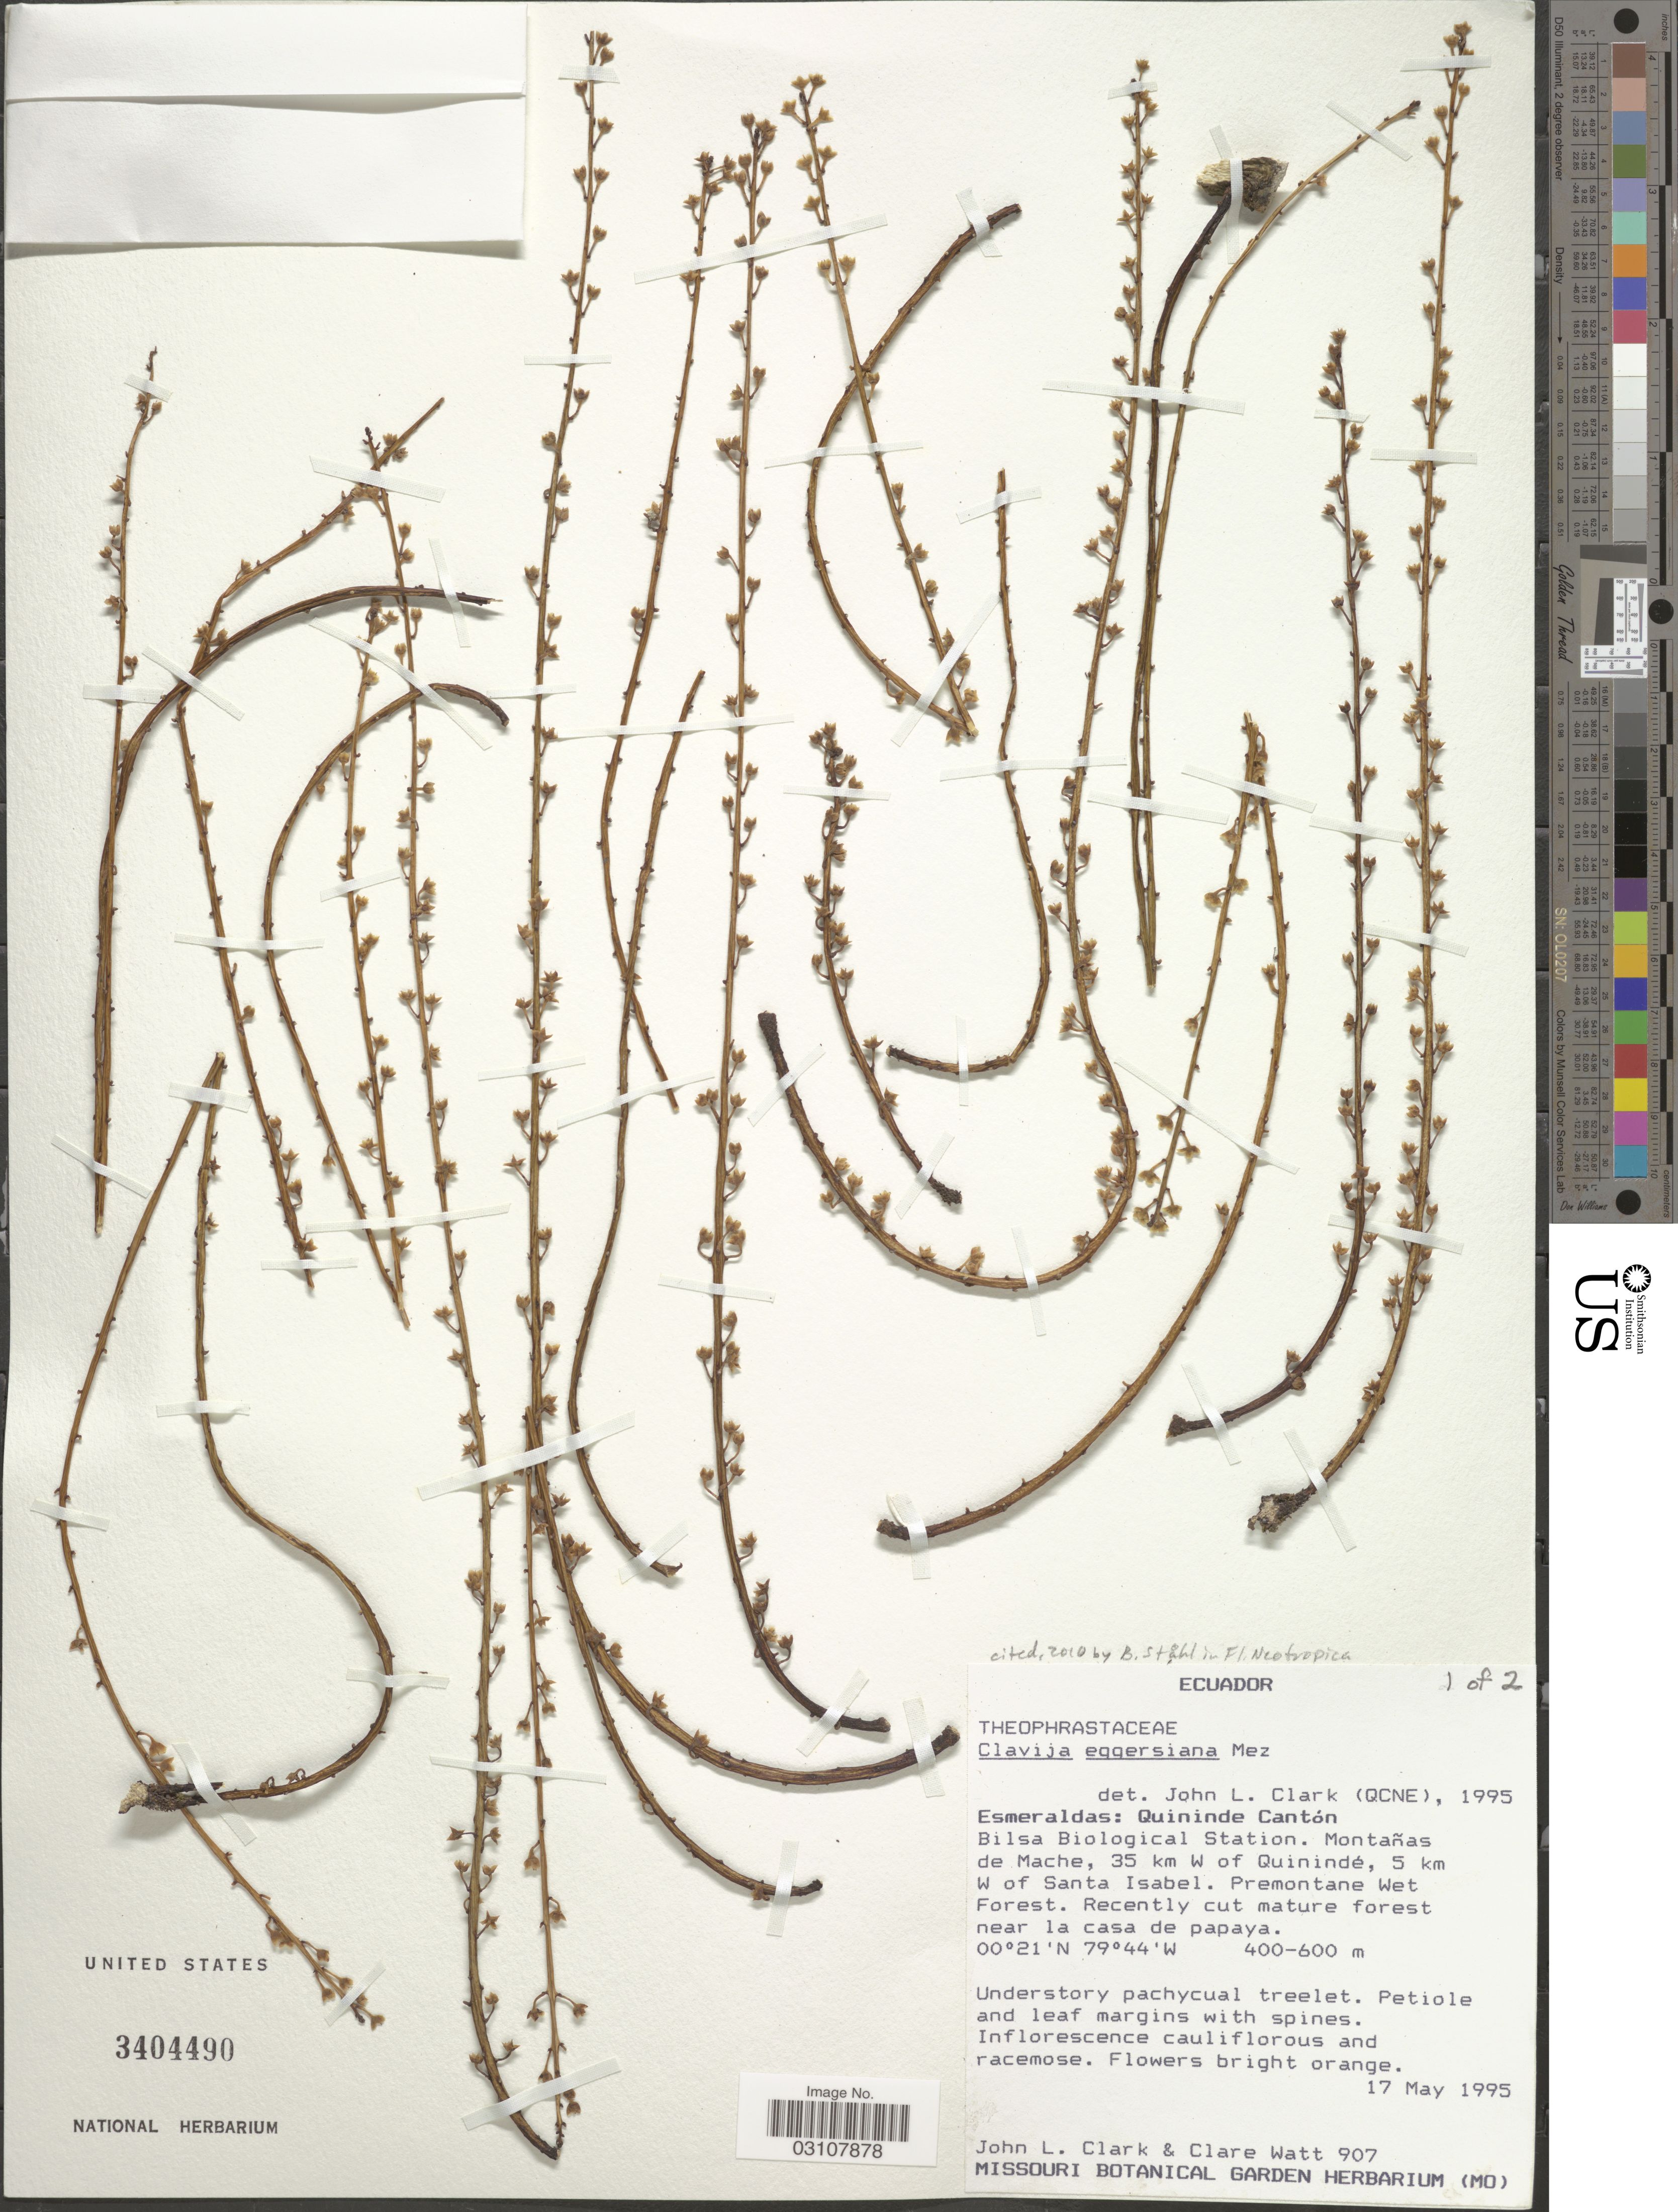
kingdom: Plantae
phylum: Tracheophyta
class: Magnoliopsida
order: Ericales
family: Primulaceae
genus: Clavija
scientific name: Clavija eggersiana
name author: Mez in Engl.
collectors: J. L. Clark & C. Watt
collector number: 907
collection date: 1995-05-17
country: Ecuador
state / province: Esmeraldas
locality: Quininde Cantón. Bilsa Biological Station. Montañas de Mache, 35 km W of Quinindé, 5 km W of Santa Isabel.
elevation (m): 400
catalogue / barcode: US 3404490